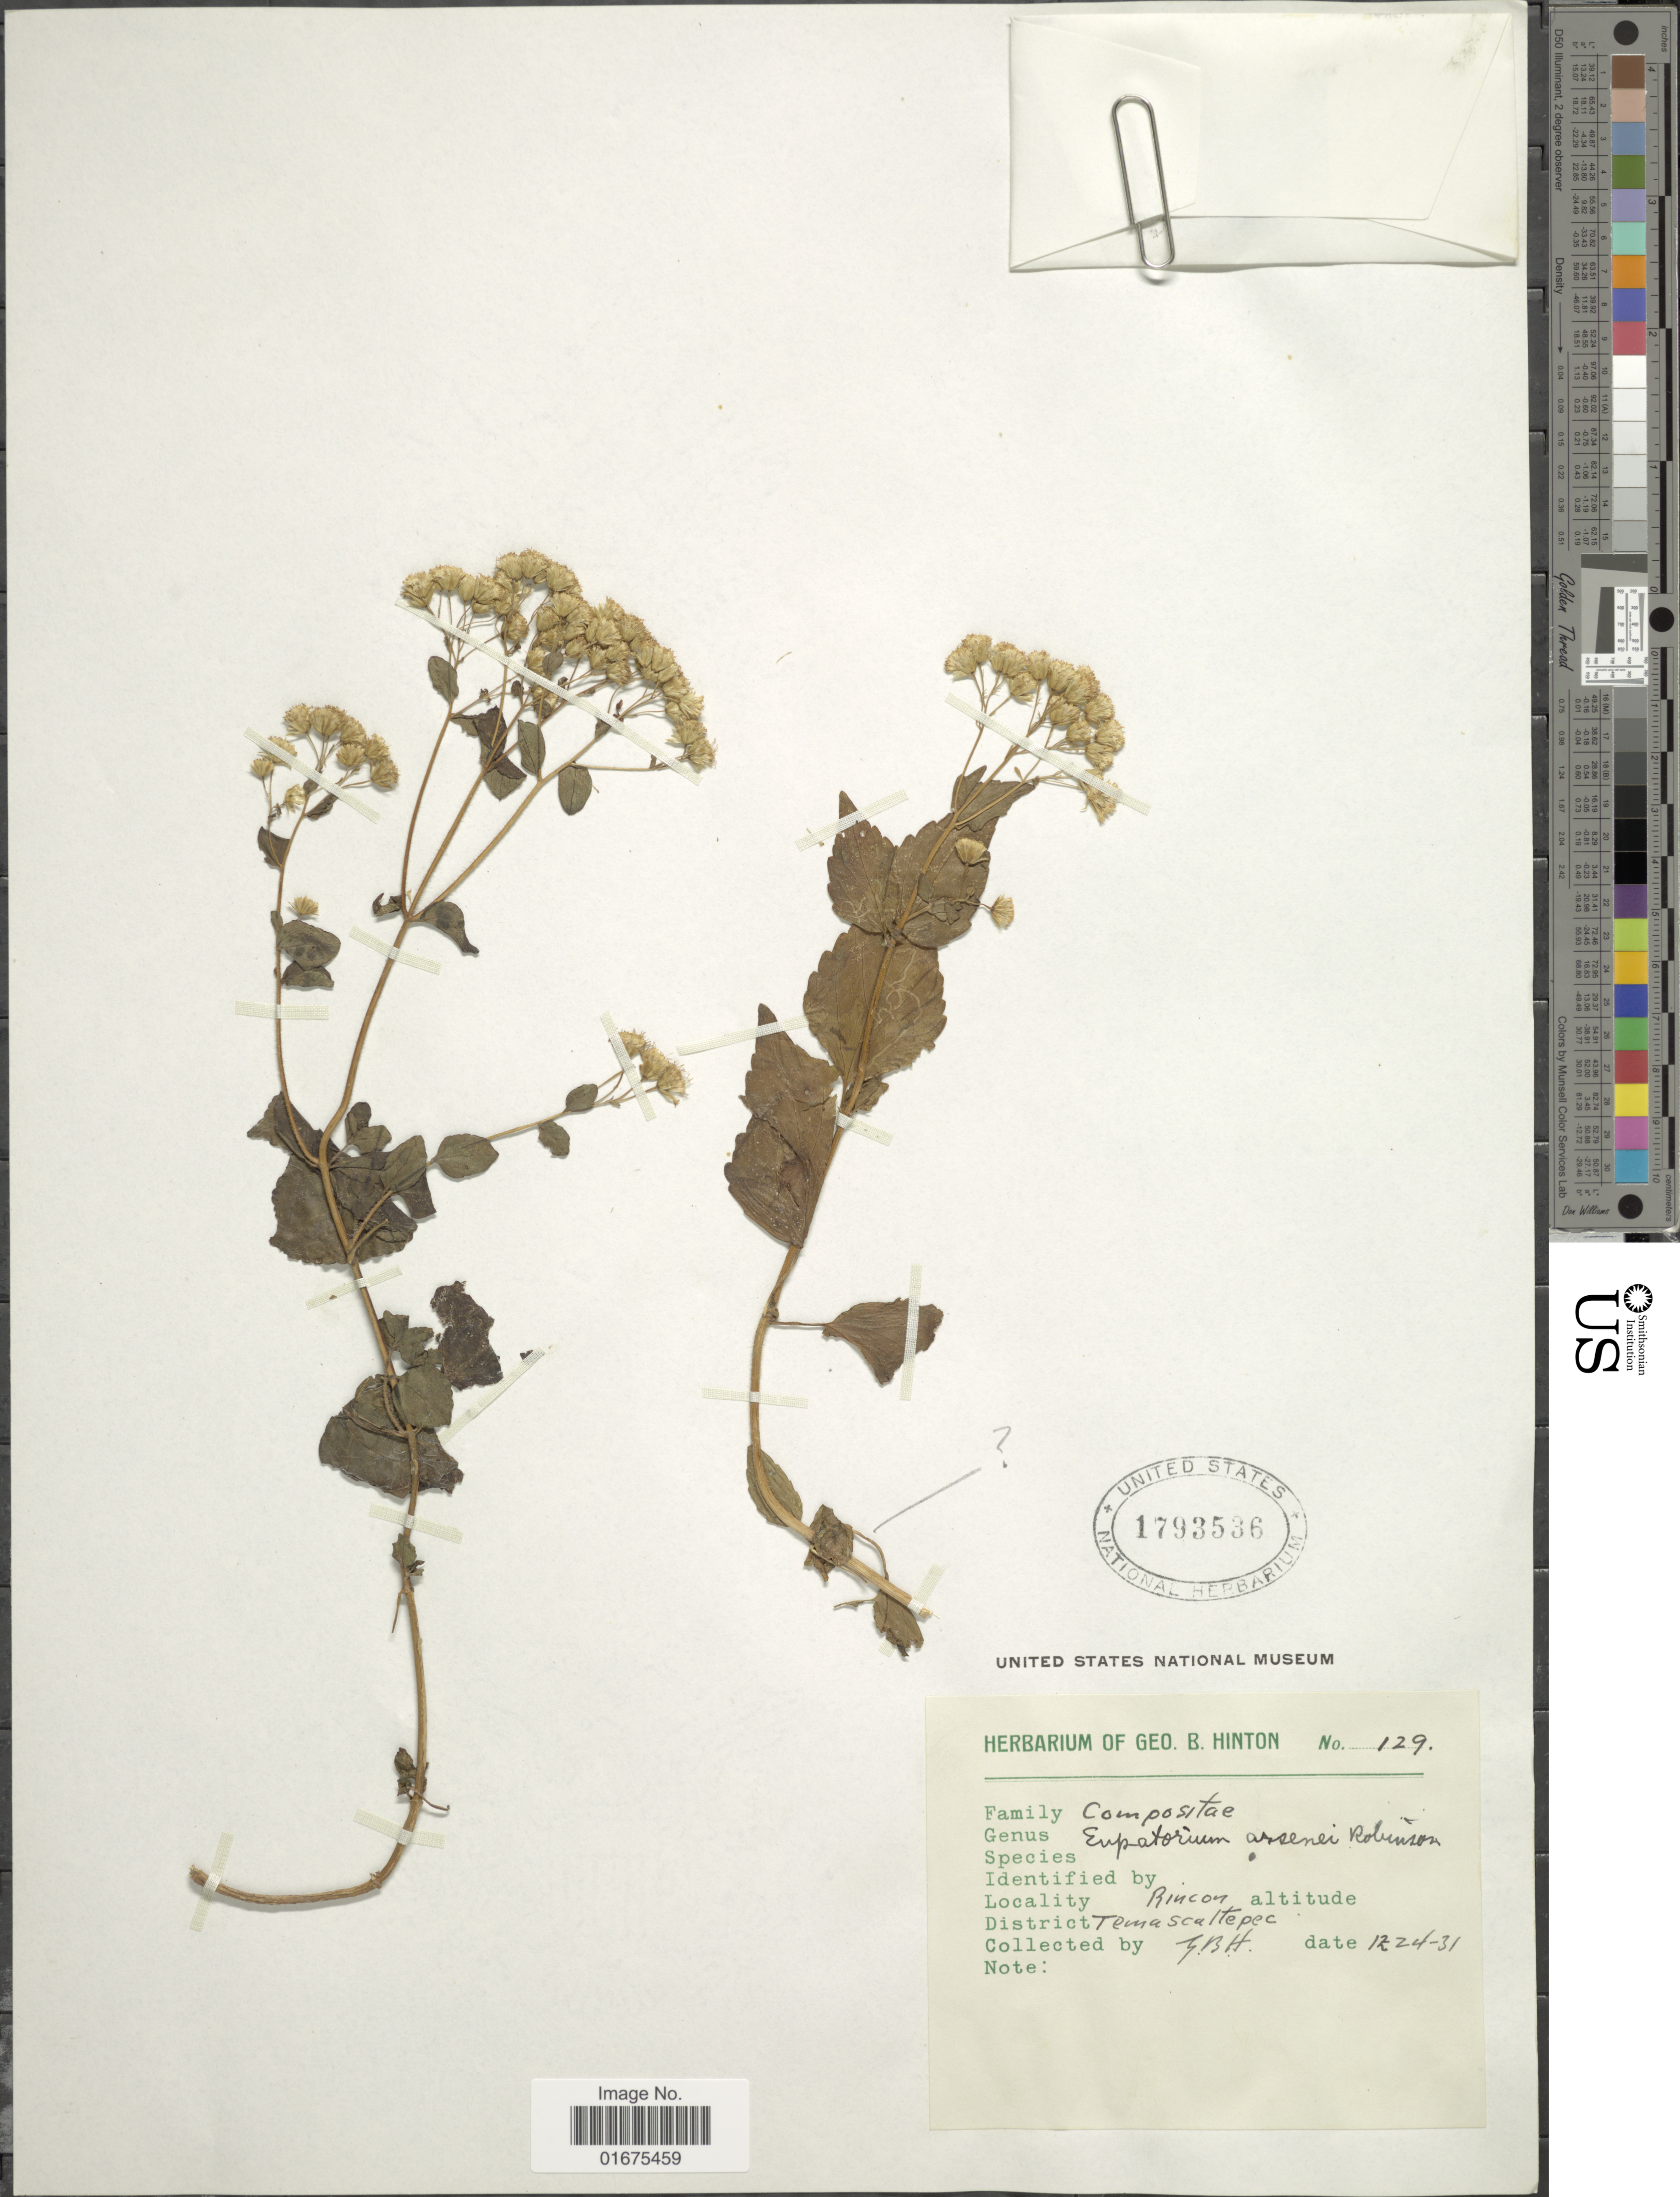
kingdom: Plantae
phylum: Tracheophyta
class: Magnoliopsida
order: Asterales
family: Asteraceae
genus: Ageratina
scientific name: Ageratina arsenei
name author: (B.L. Rob.) R.M. King & H. Rob.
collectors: G. B. Hinton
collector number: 129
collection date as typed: Transcribed d/m/y: 24/12/31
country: Mexico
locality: Rincon, District Temascaltepec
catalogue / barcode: US 1793536